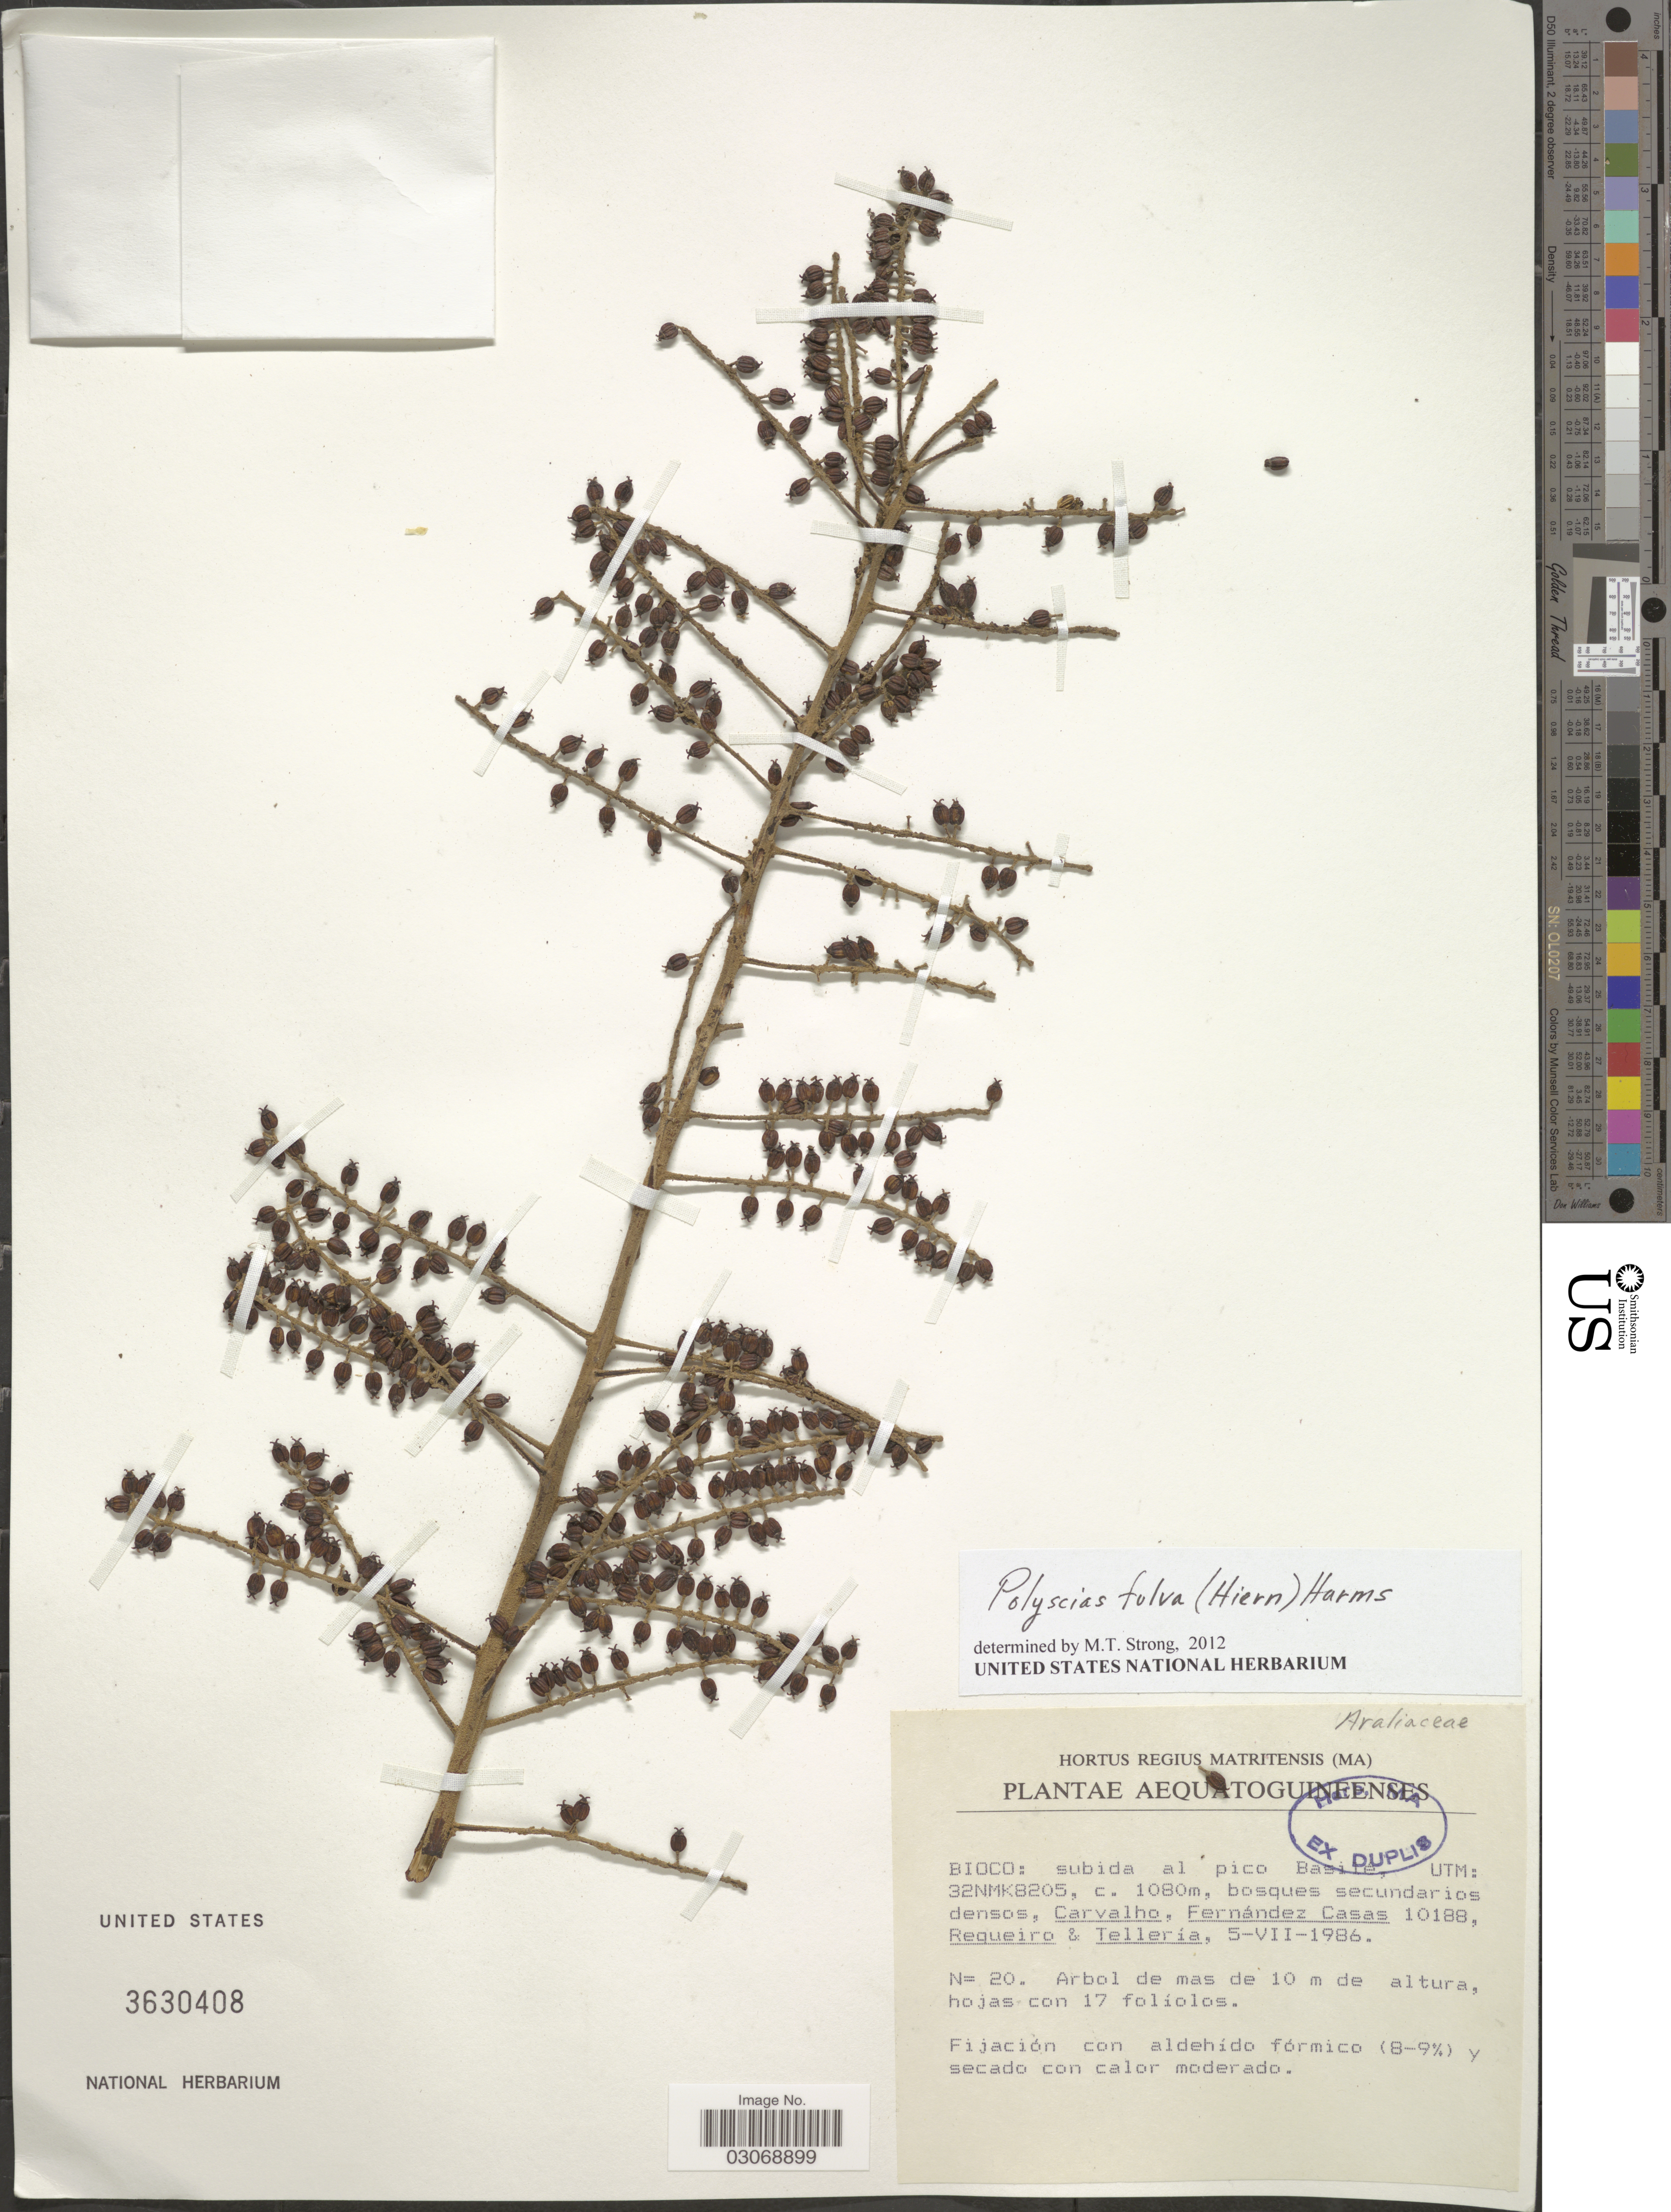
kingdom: Plantae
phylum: Tracheophyta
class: Magnoliopsida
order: Apiales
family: Araliaceae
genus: Polyscias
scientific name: Polyscias fulva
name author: (Hiern) Harms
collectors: Carvalho, --, C. Fernández, Requeiro, -- & -. Telleria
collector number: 10188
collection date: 1986-07-05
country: Equatorial Guinea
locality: Aequatoguineenses. Bioco: subida al pico Basile, UTM: 32NMK8205.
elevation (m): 1080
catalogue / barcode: US 3630408